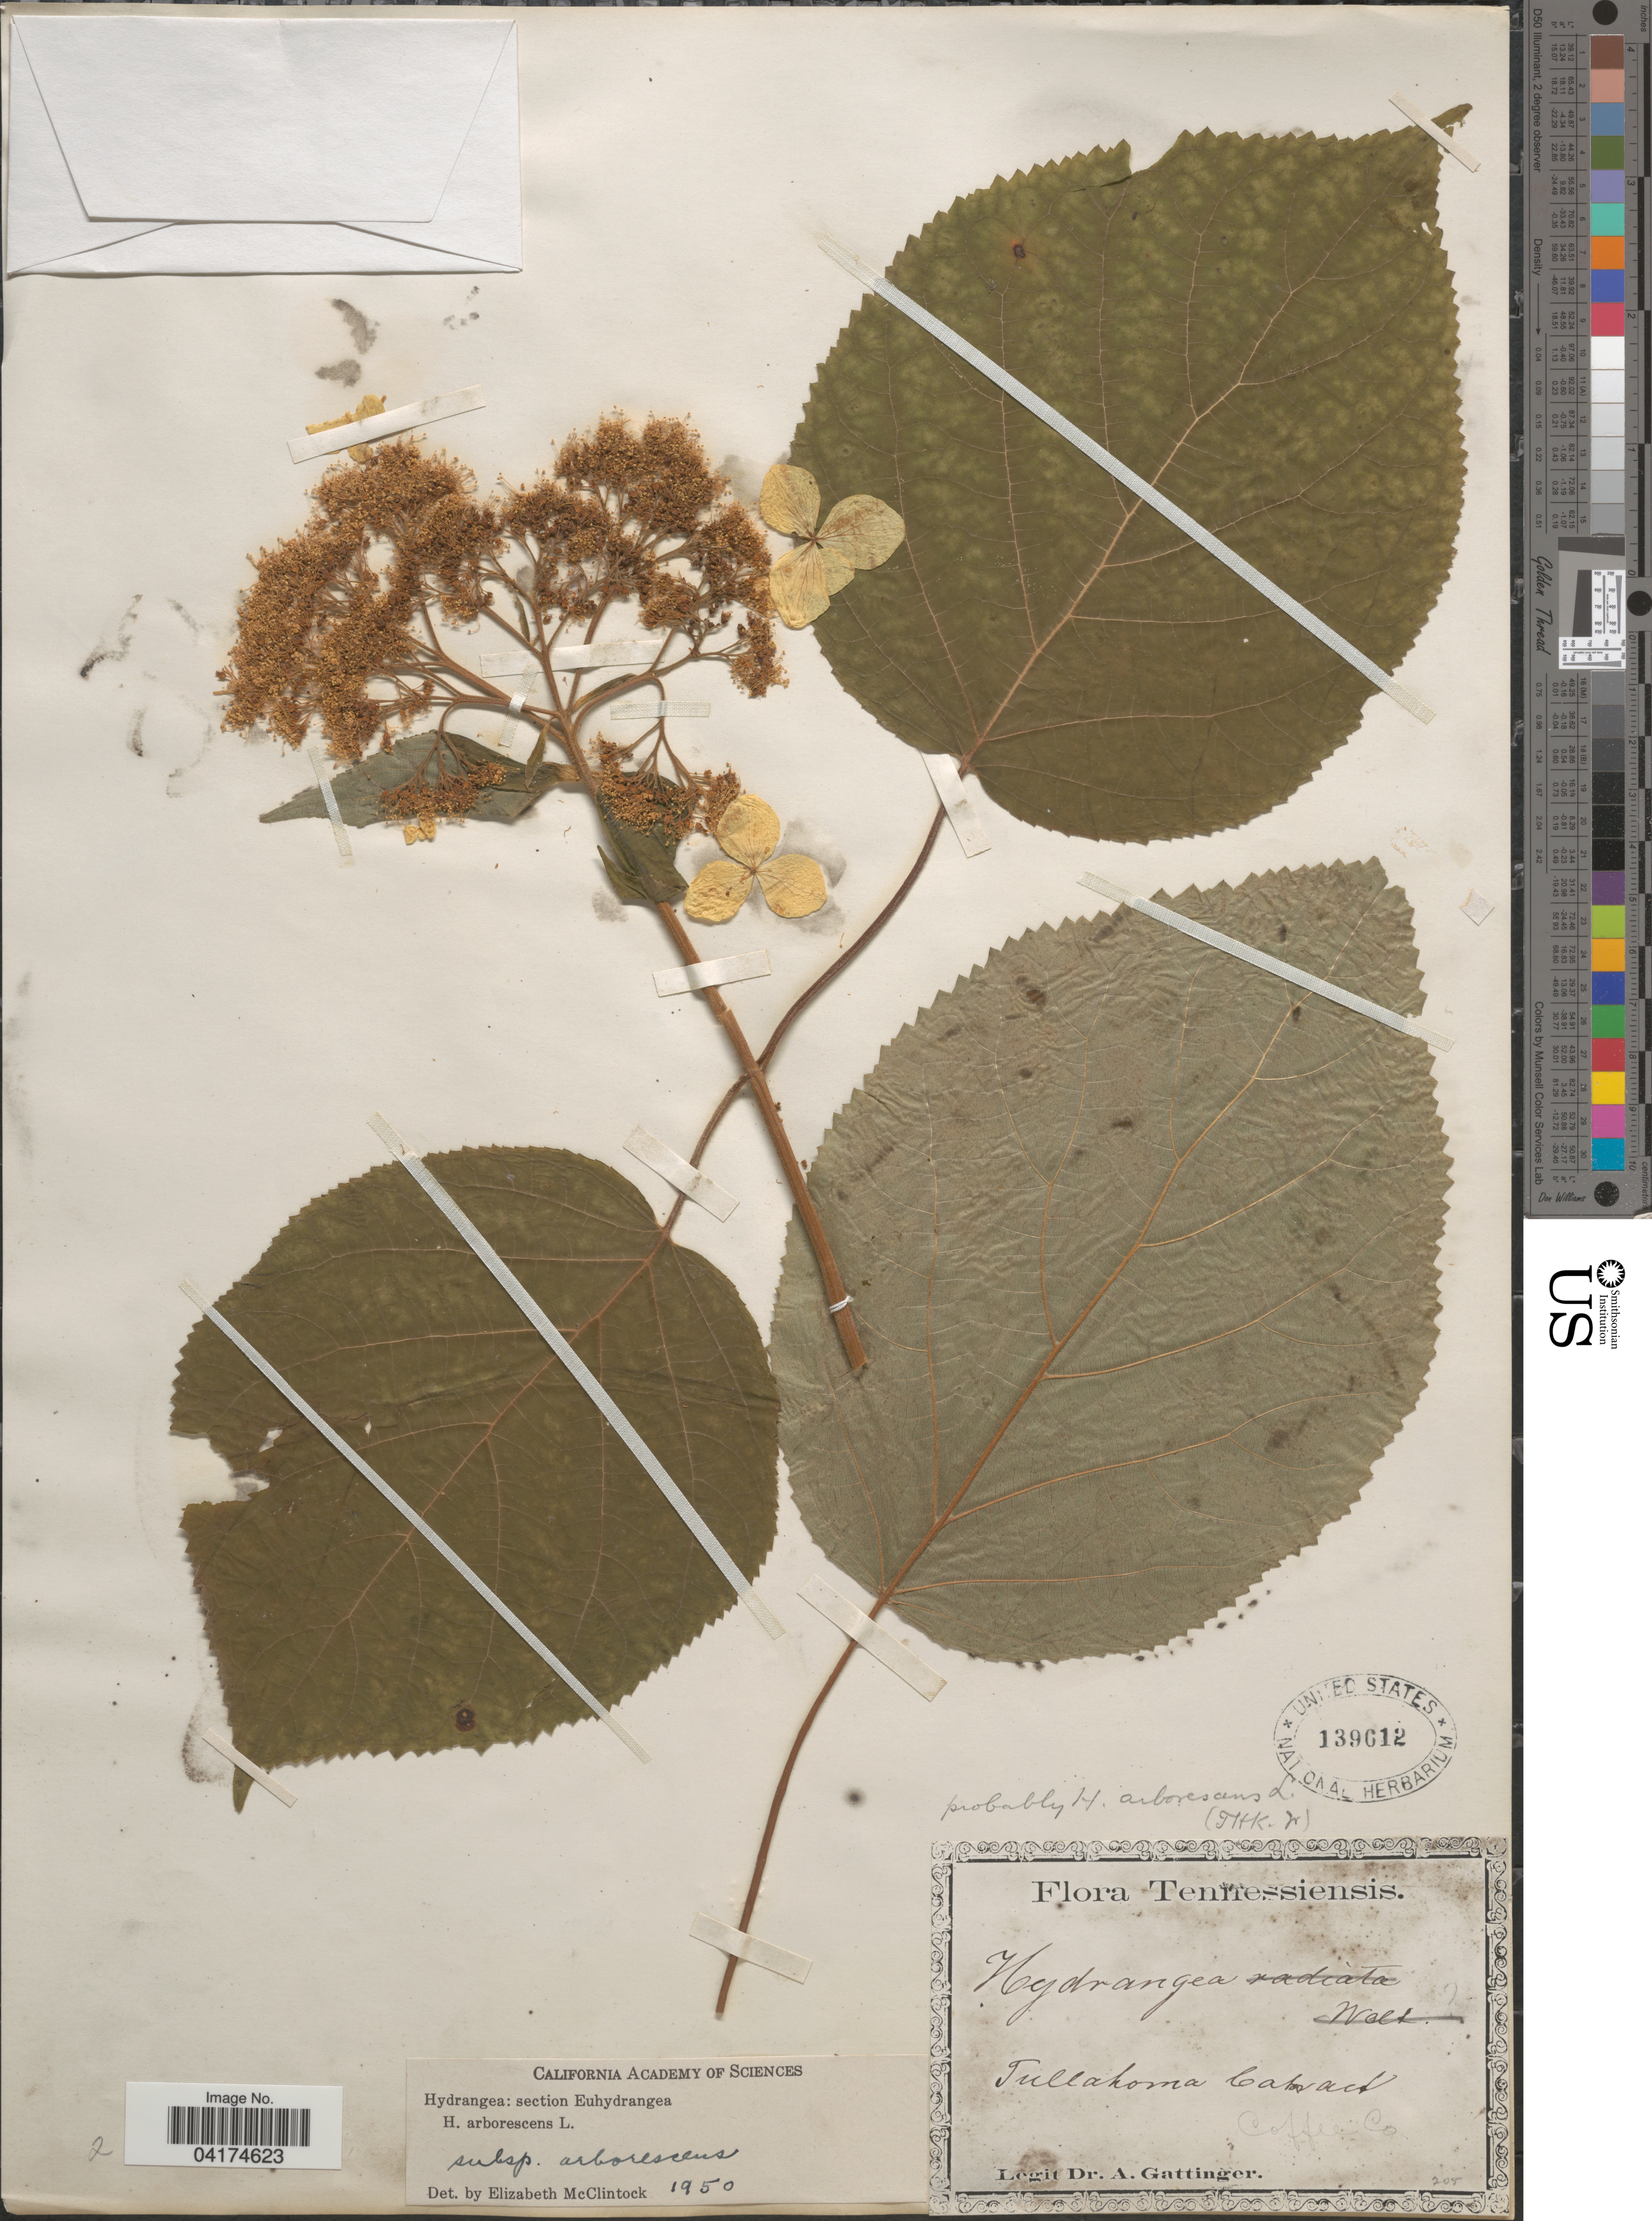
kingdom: Plantae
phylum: Tracheophyta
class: Magnoliopsida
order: Cornales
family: Hydrangeaceae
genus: Hydrangea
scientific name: Hydrangea arborescens subsp. arborescens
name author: L.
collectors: A. Gattinger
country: United States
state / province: Tennessee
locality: Tennessiensis. Tullahoma Cataract. Coffee Co.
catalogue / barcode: US 139612